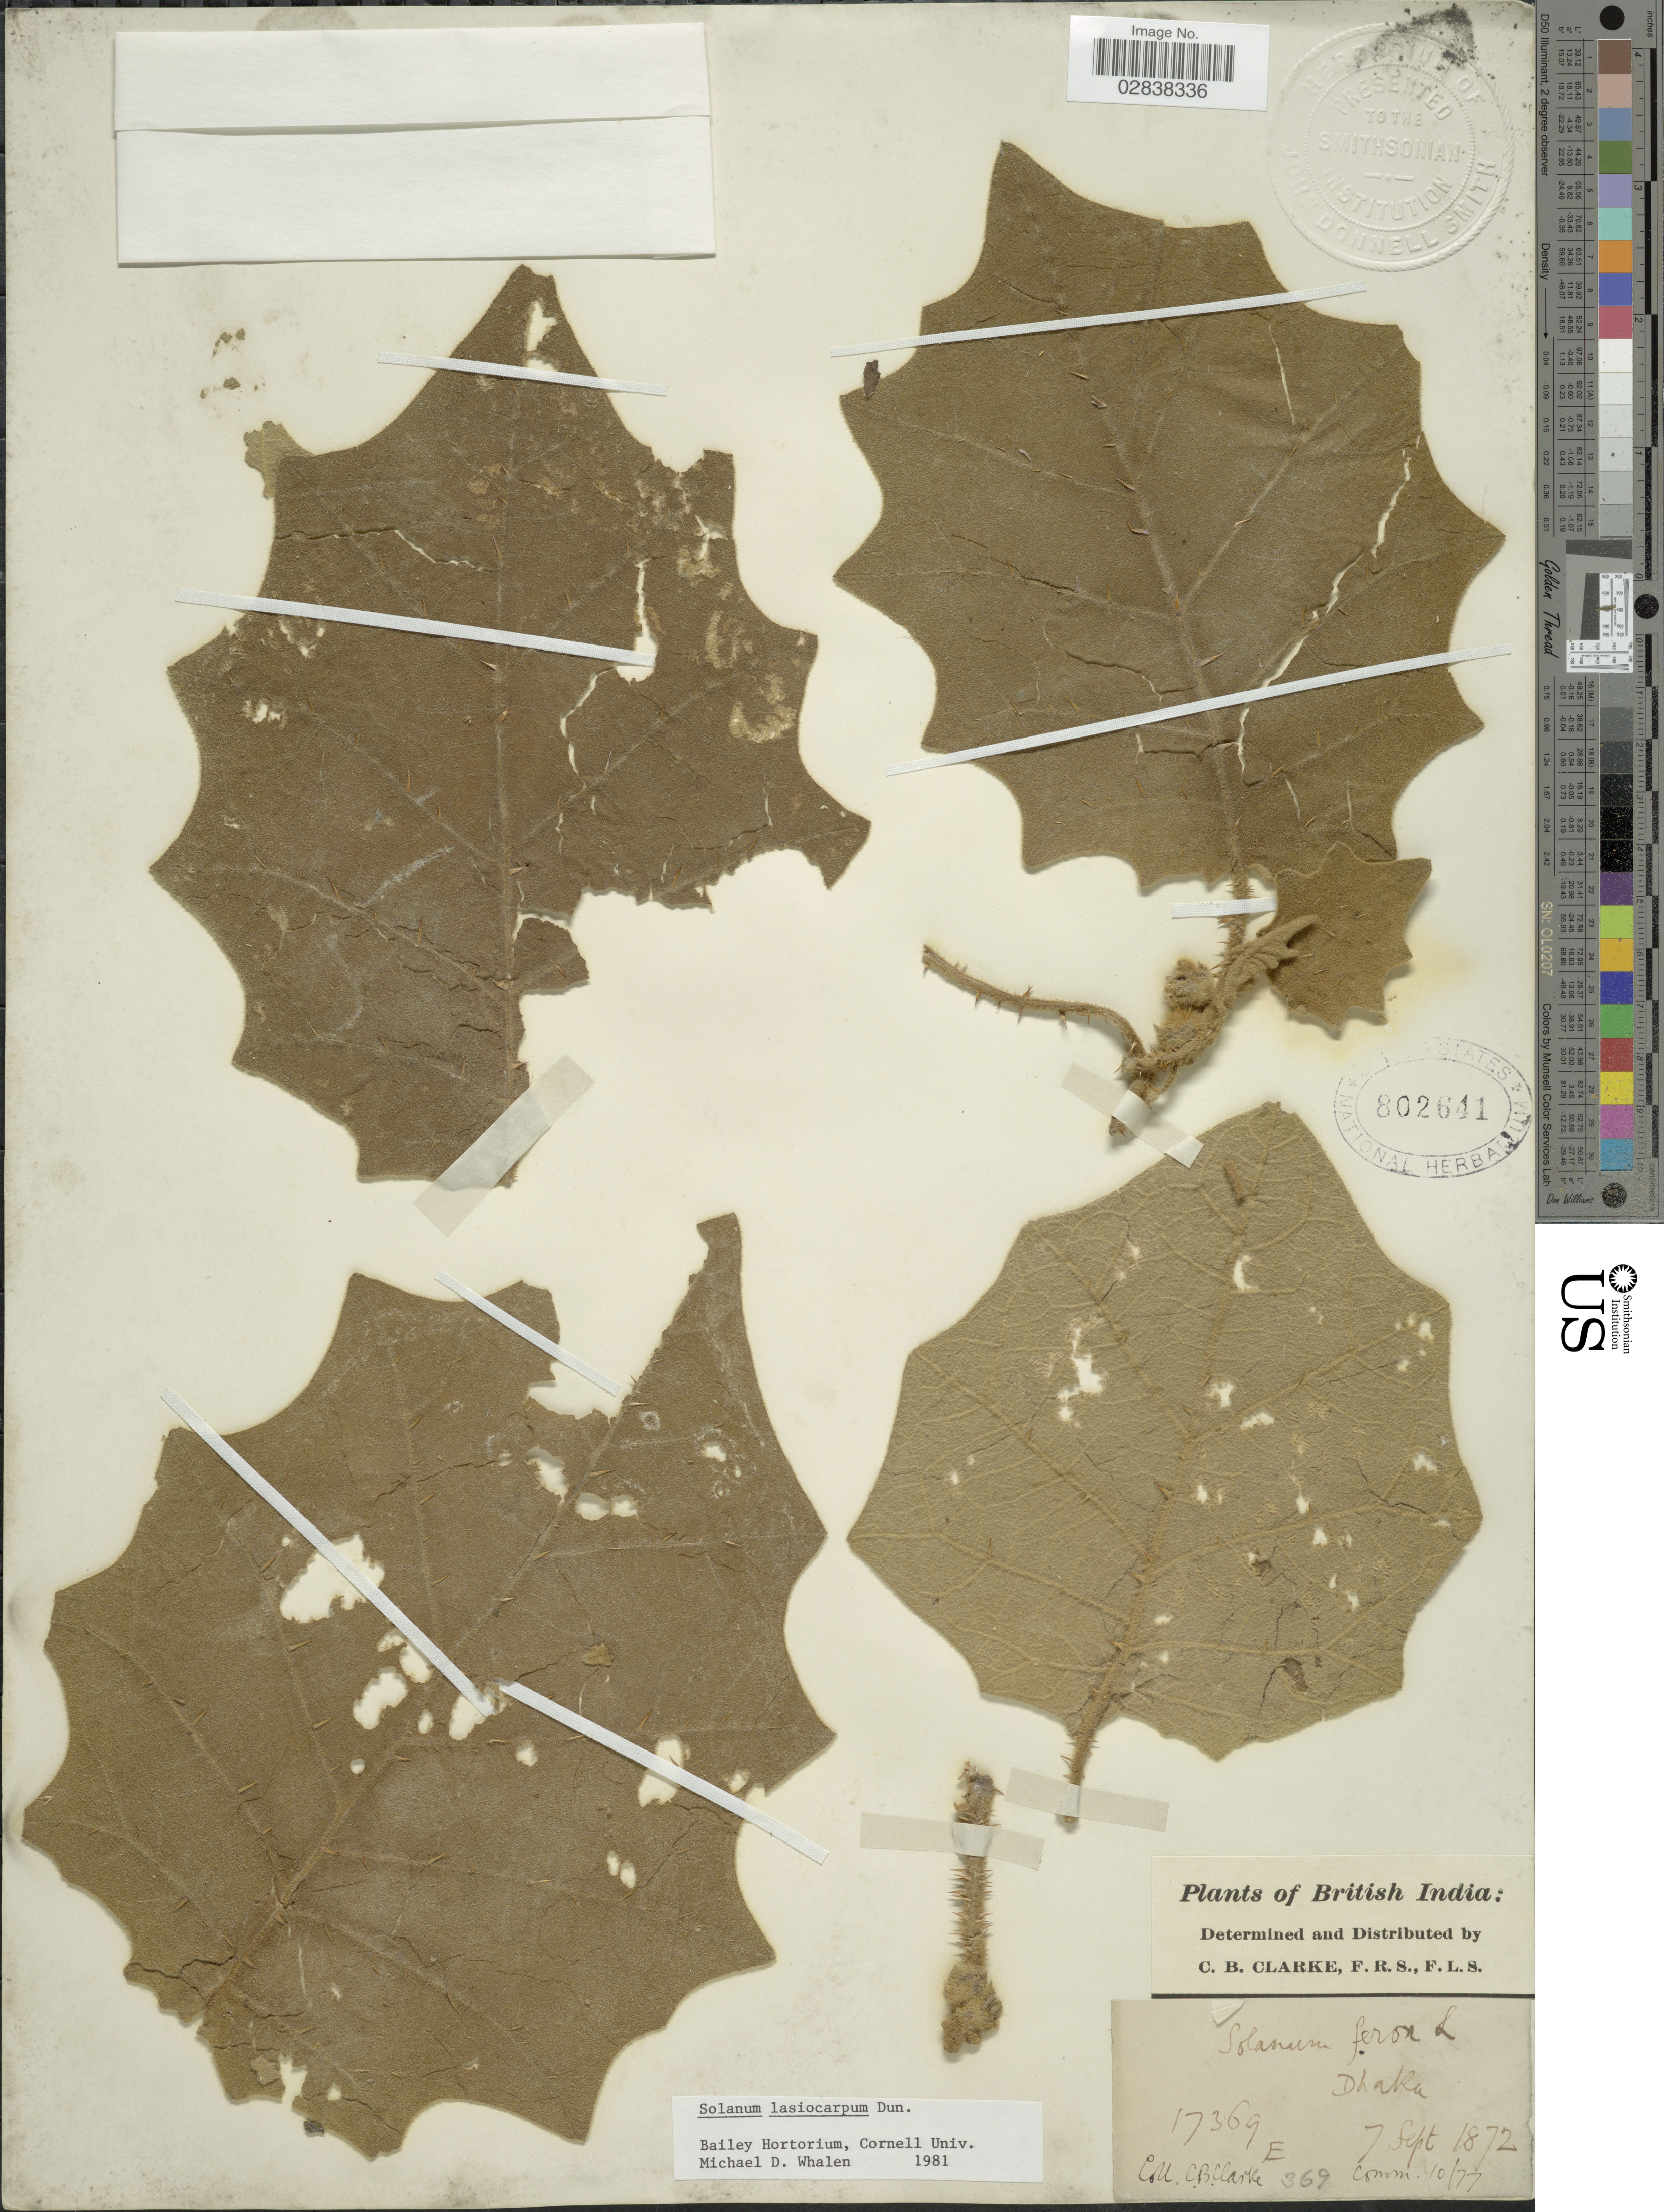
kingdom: Plantae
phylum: Tracheophyta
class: Magnoliopsida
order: Solanales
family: Solanaceae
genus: Solanum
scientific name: Solanum lasiocarpum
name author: Dunal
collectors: C. B. Clarke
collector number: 17369E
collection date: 1872-09-07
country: Bangladesh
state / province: Dhaka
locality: British India, Dhaka.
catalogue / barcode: US 802641